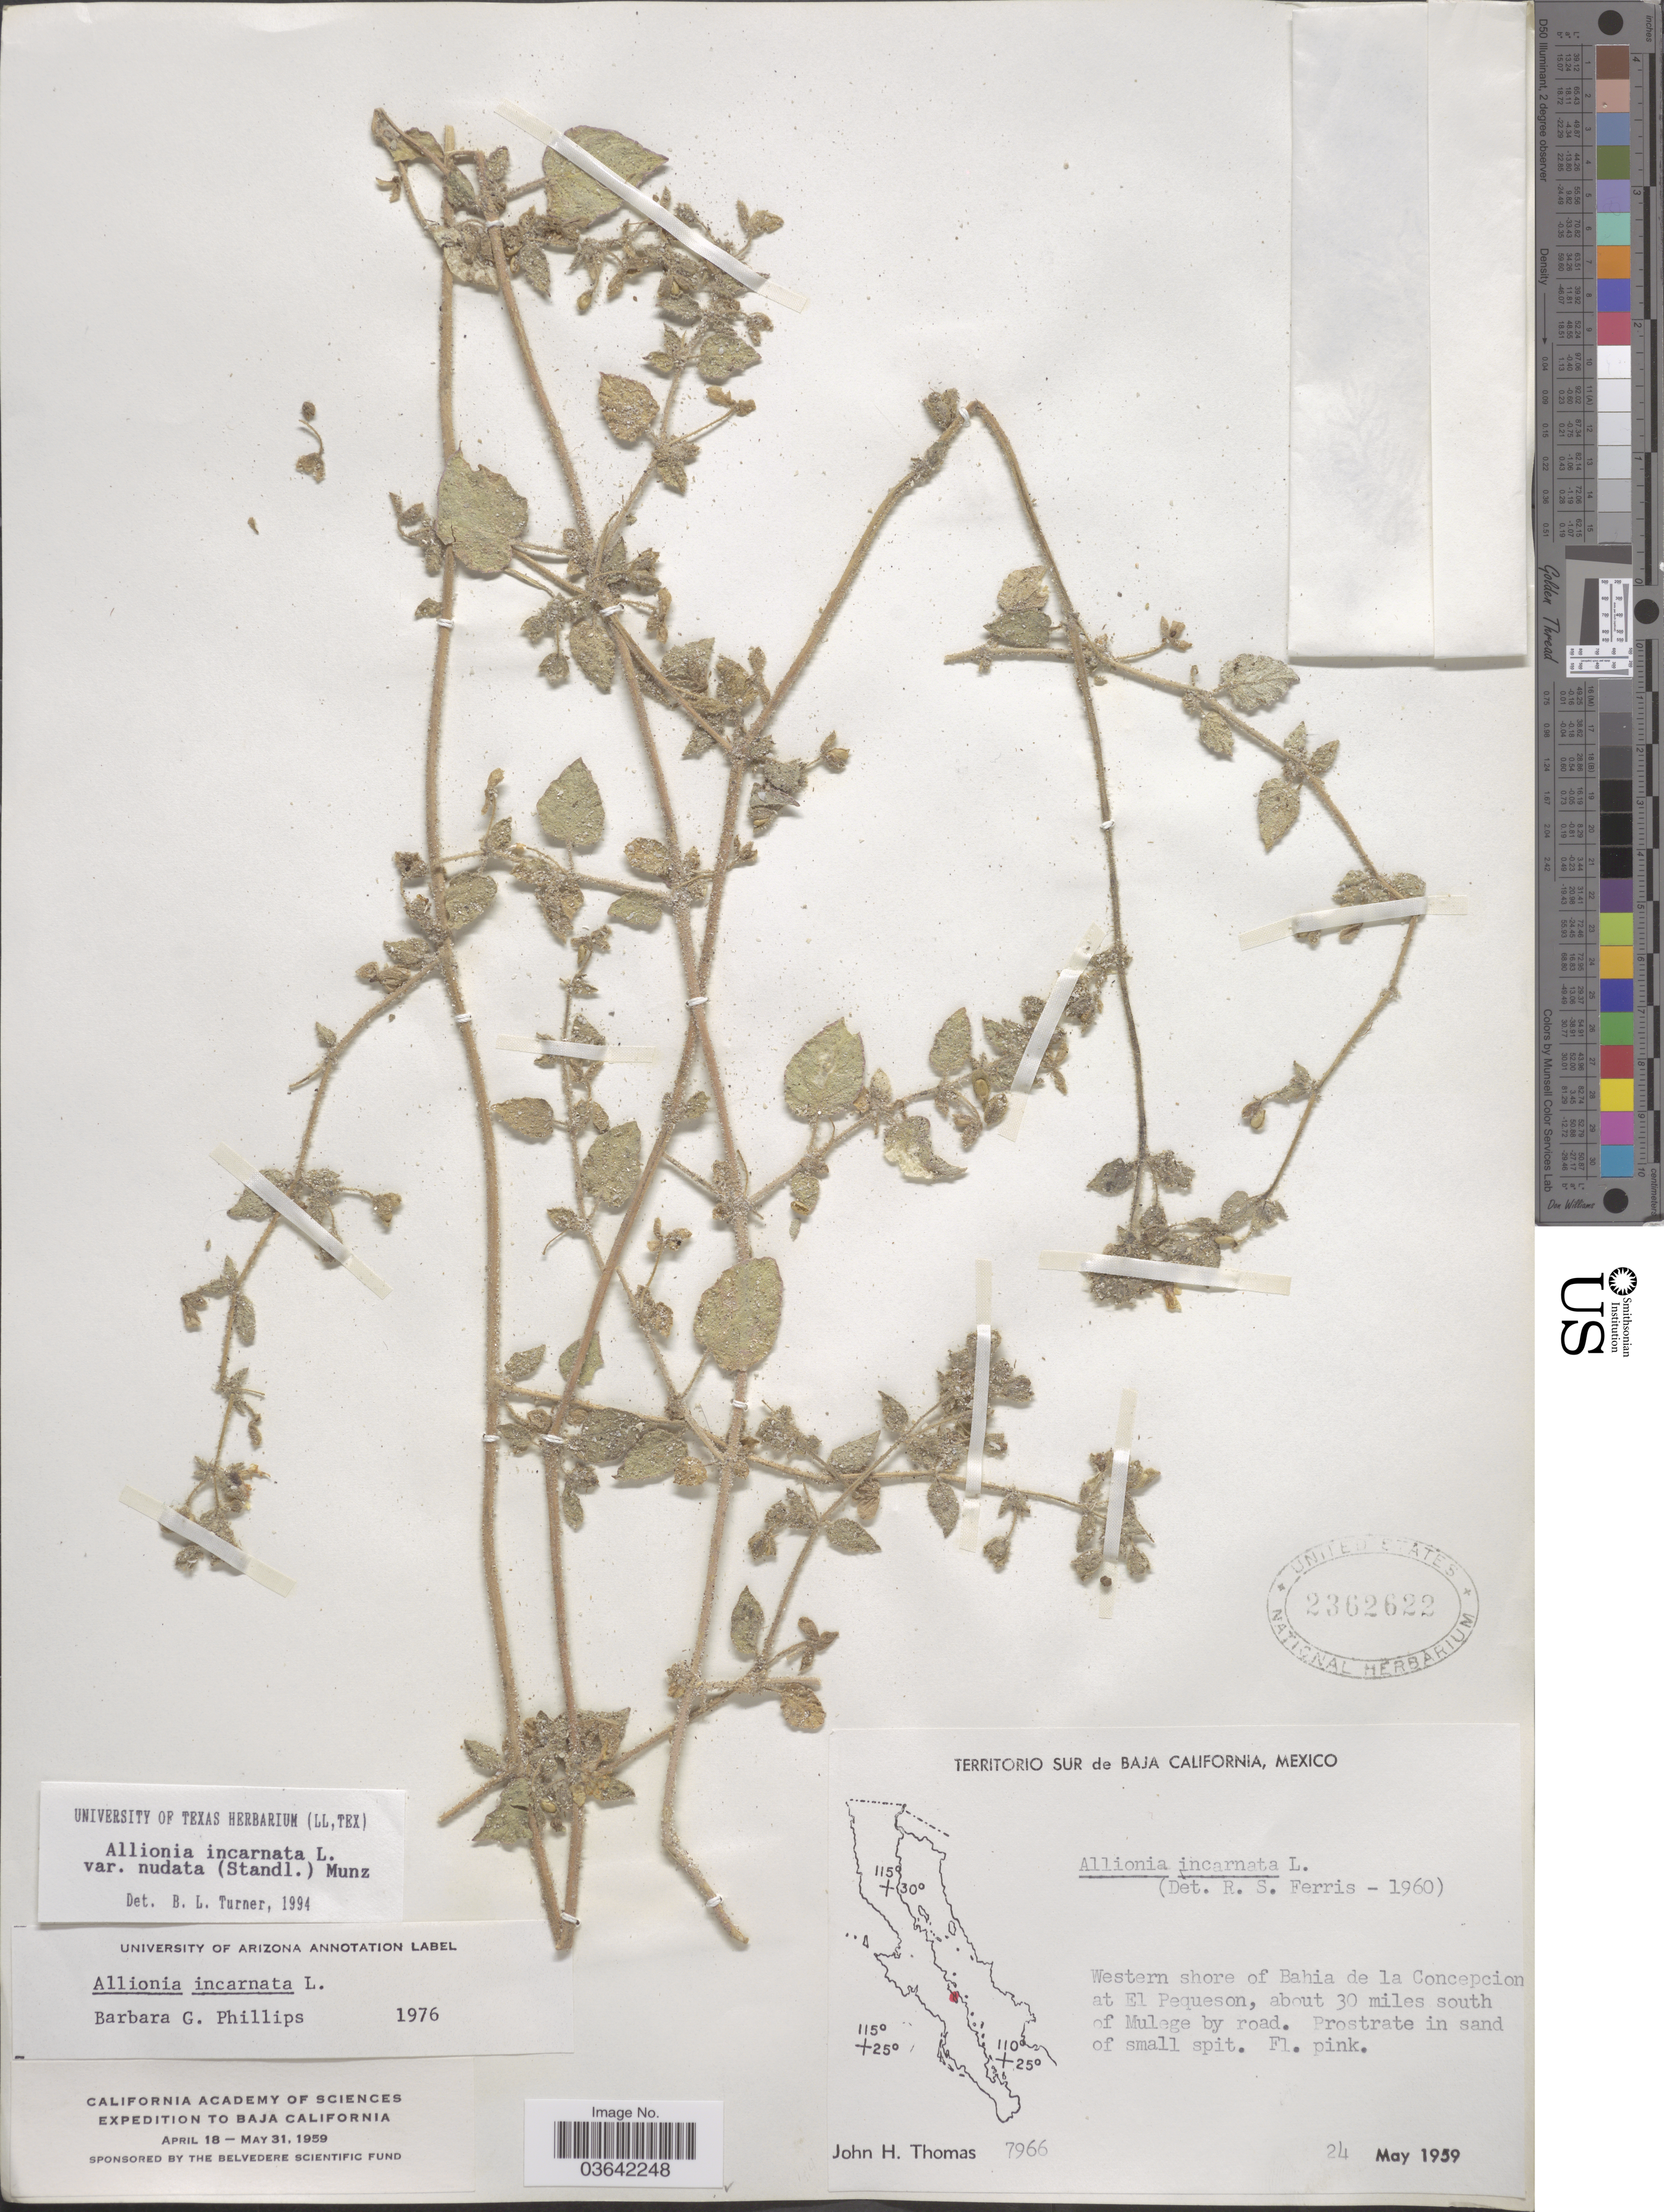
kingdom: Plantae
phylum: Tracheophyta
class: Magnoliopsida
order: Caryophyllales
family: Nyctaginaceae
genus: Allionia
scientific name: Allionia incarnata var. nudata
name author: (Standl.) Munz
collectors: J. H. Thomas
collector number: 7966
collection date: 1959-05-24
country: Mexico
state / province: Baja California Sur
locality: Western shore of Bahia de la Concepcion at El Pequeson, about 30 miles south of Mulege by road.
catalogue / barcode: US 2362622